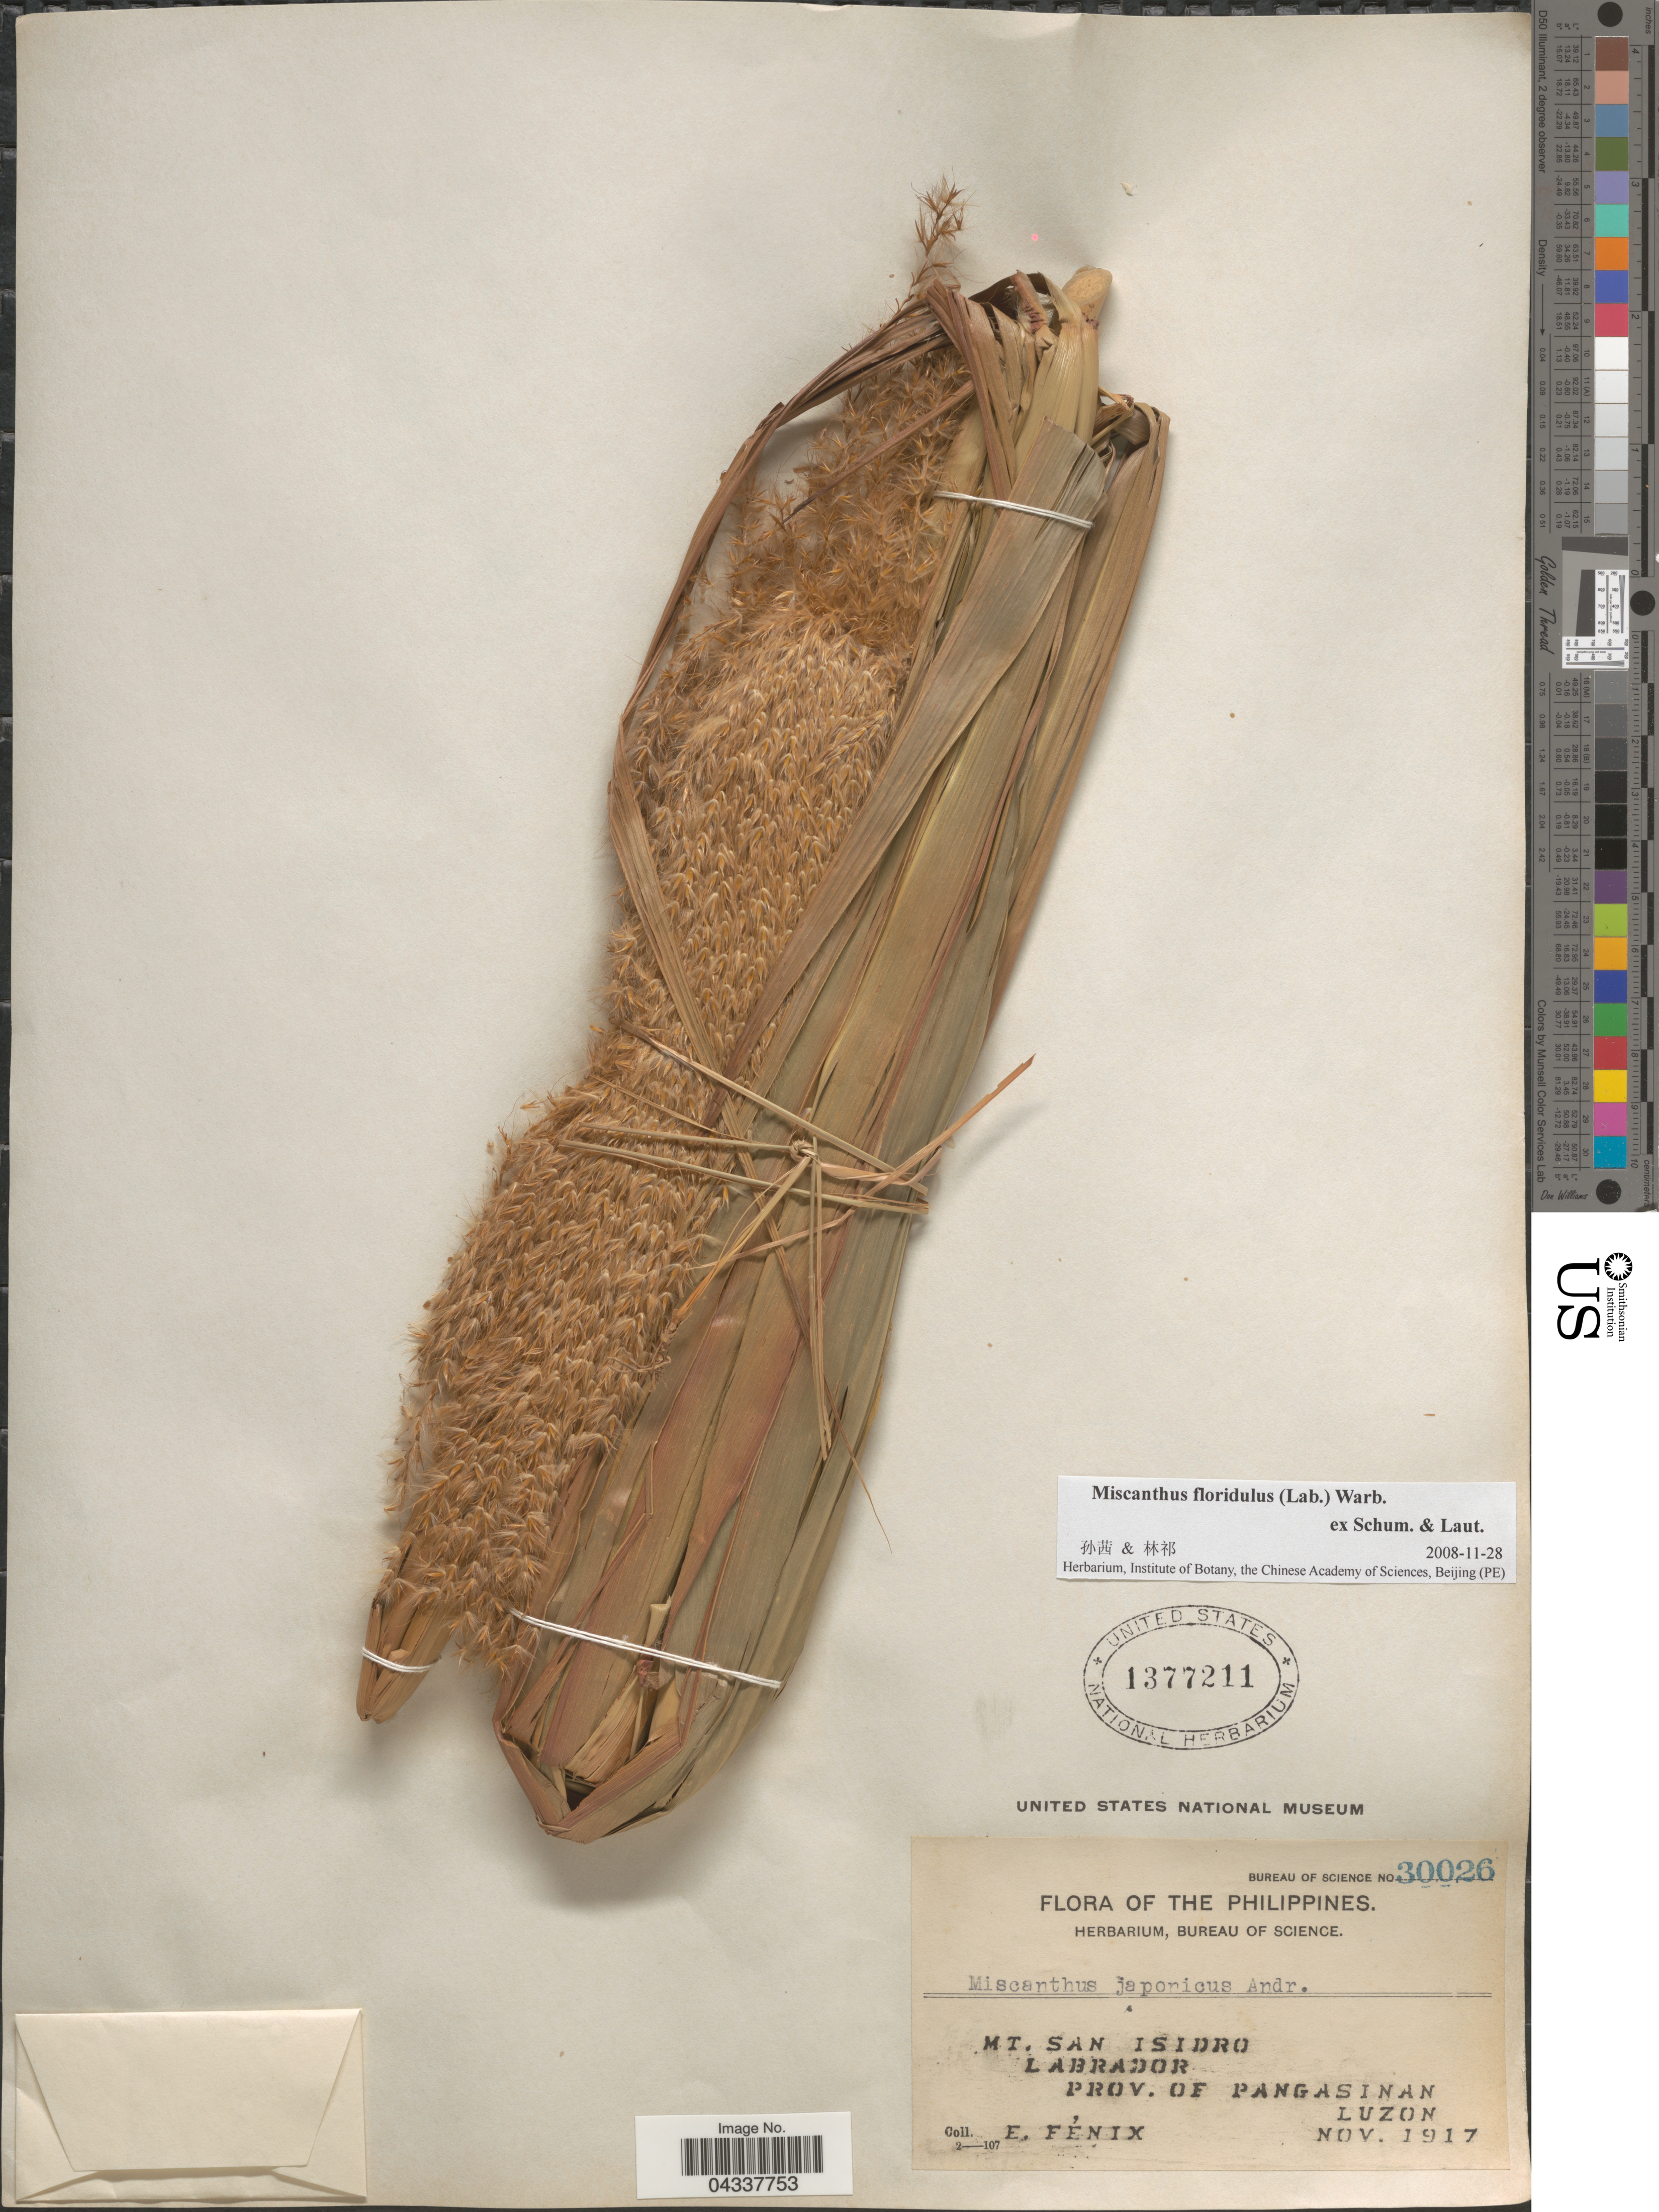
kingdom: Plantae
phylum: Tracheophyta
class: Liliopsida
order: Poales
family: Poaceae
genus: Miscanthus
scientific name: Miscanthus floridulus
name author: (Labill.) Warb.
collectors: E. Fénix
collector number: Bureau of Science 30026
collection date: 1917-11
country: Philippines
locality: Mt. San Isidro. Labrador. Prov. of Pangasinan. Luzon.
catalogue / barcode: US 1377211